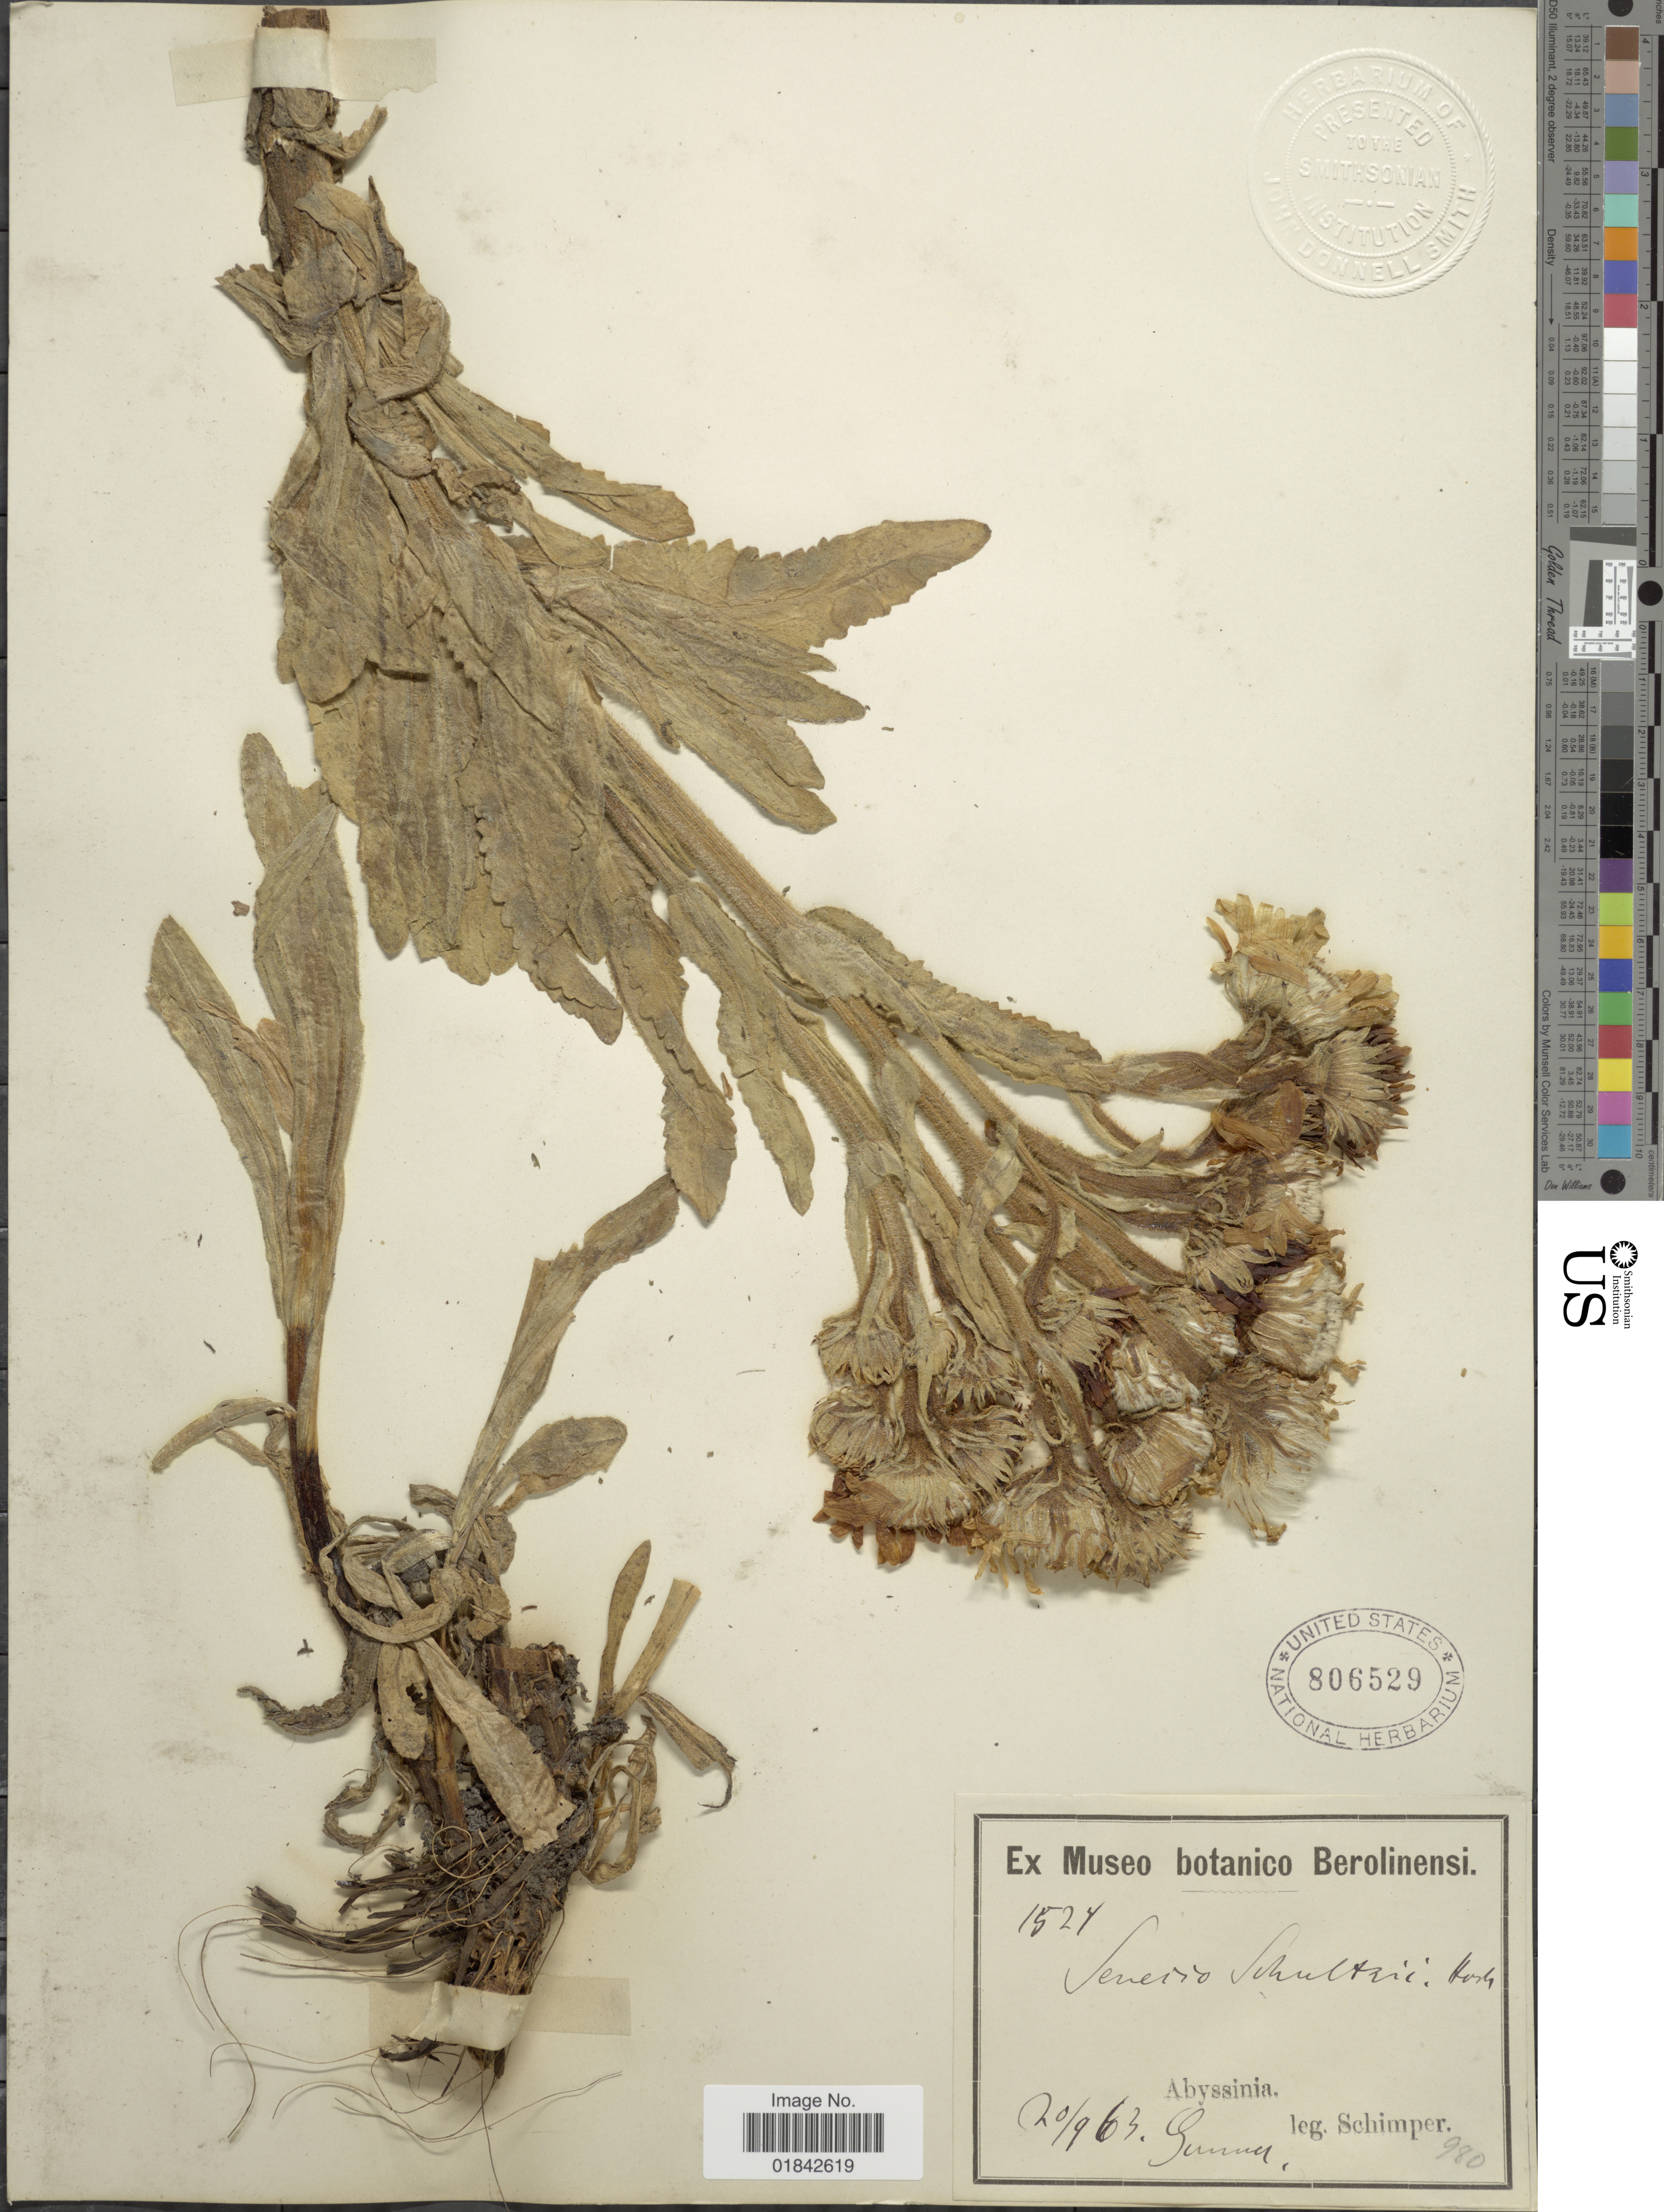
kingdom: Plantae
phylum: Tracheophyta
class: Magnoliopsida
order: Asterales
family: Asteraceae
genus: Senecio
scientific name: Senecio schultzii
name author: Hochst. ex A. Rich.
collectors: -. Schimper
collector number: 980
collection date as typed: Transcribed d/m/y: 20/9/63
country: Eritrea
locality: Abyssinia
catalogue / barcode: US 806529